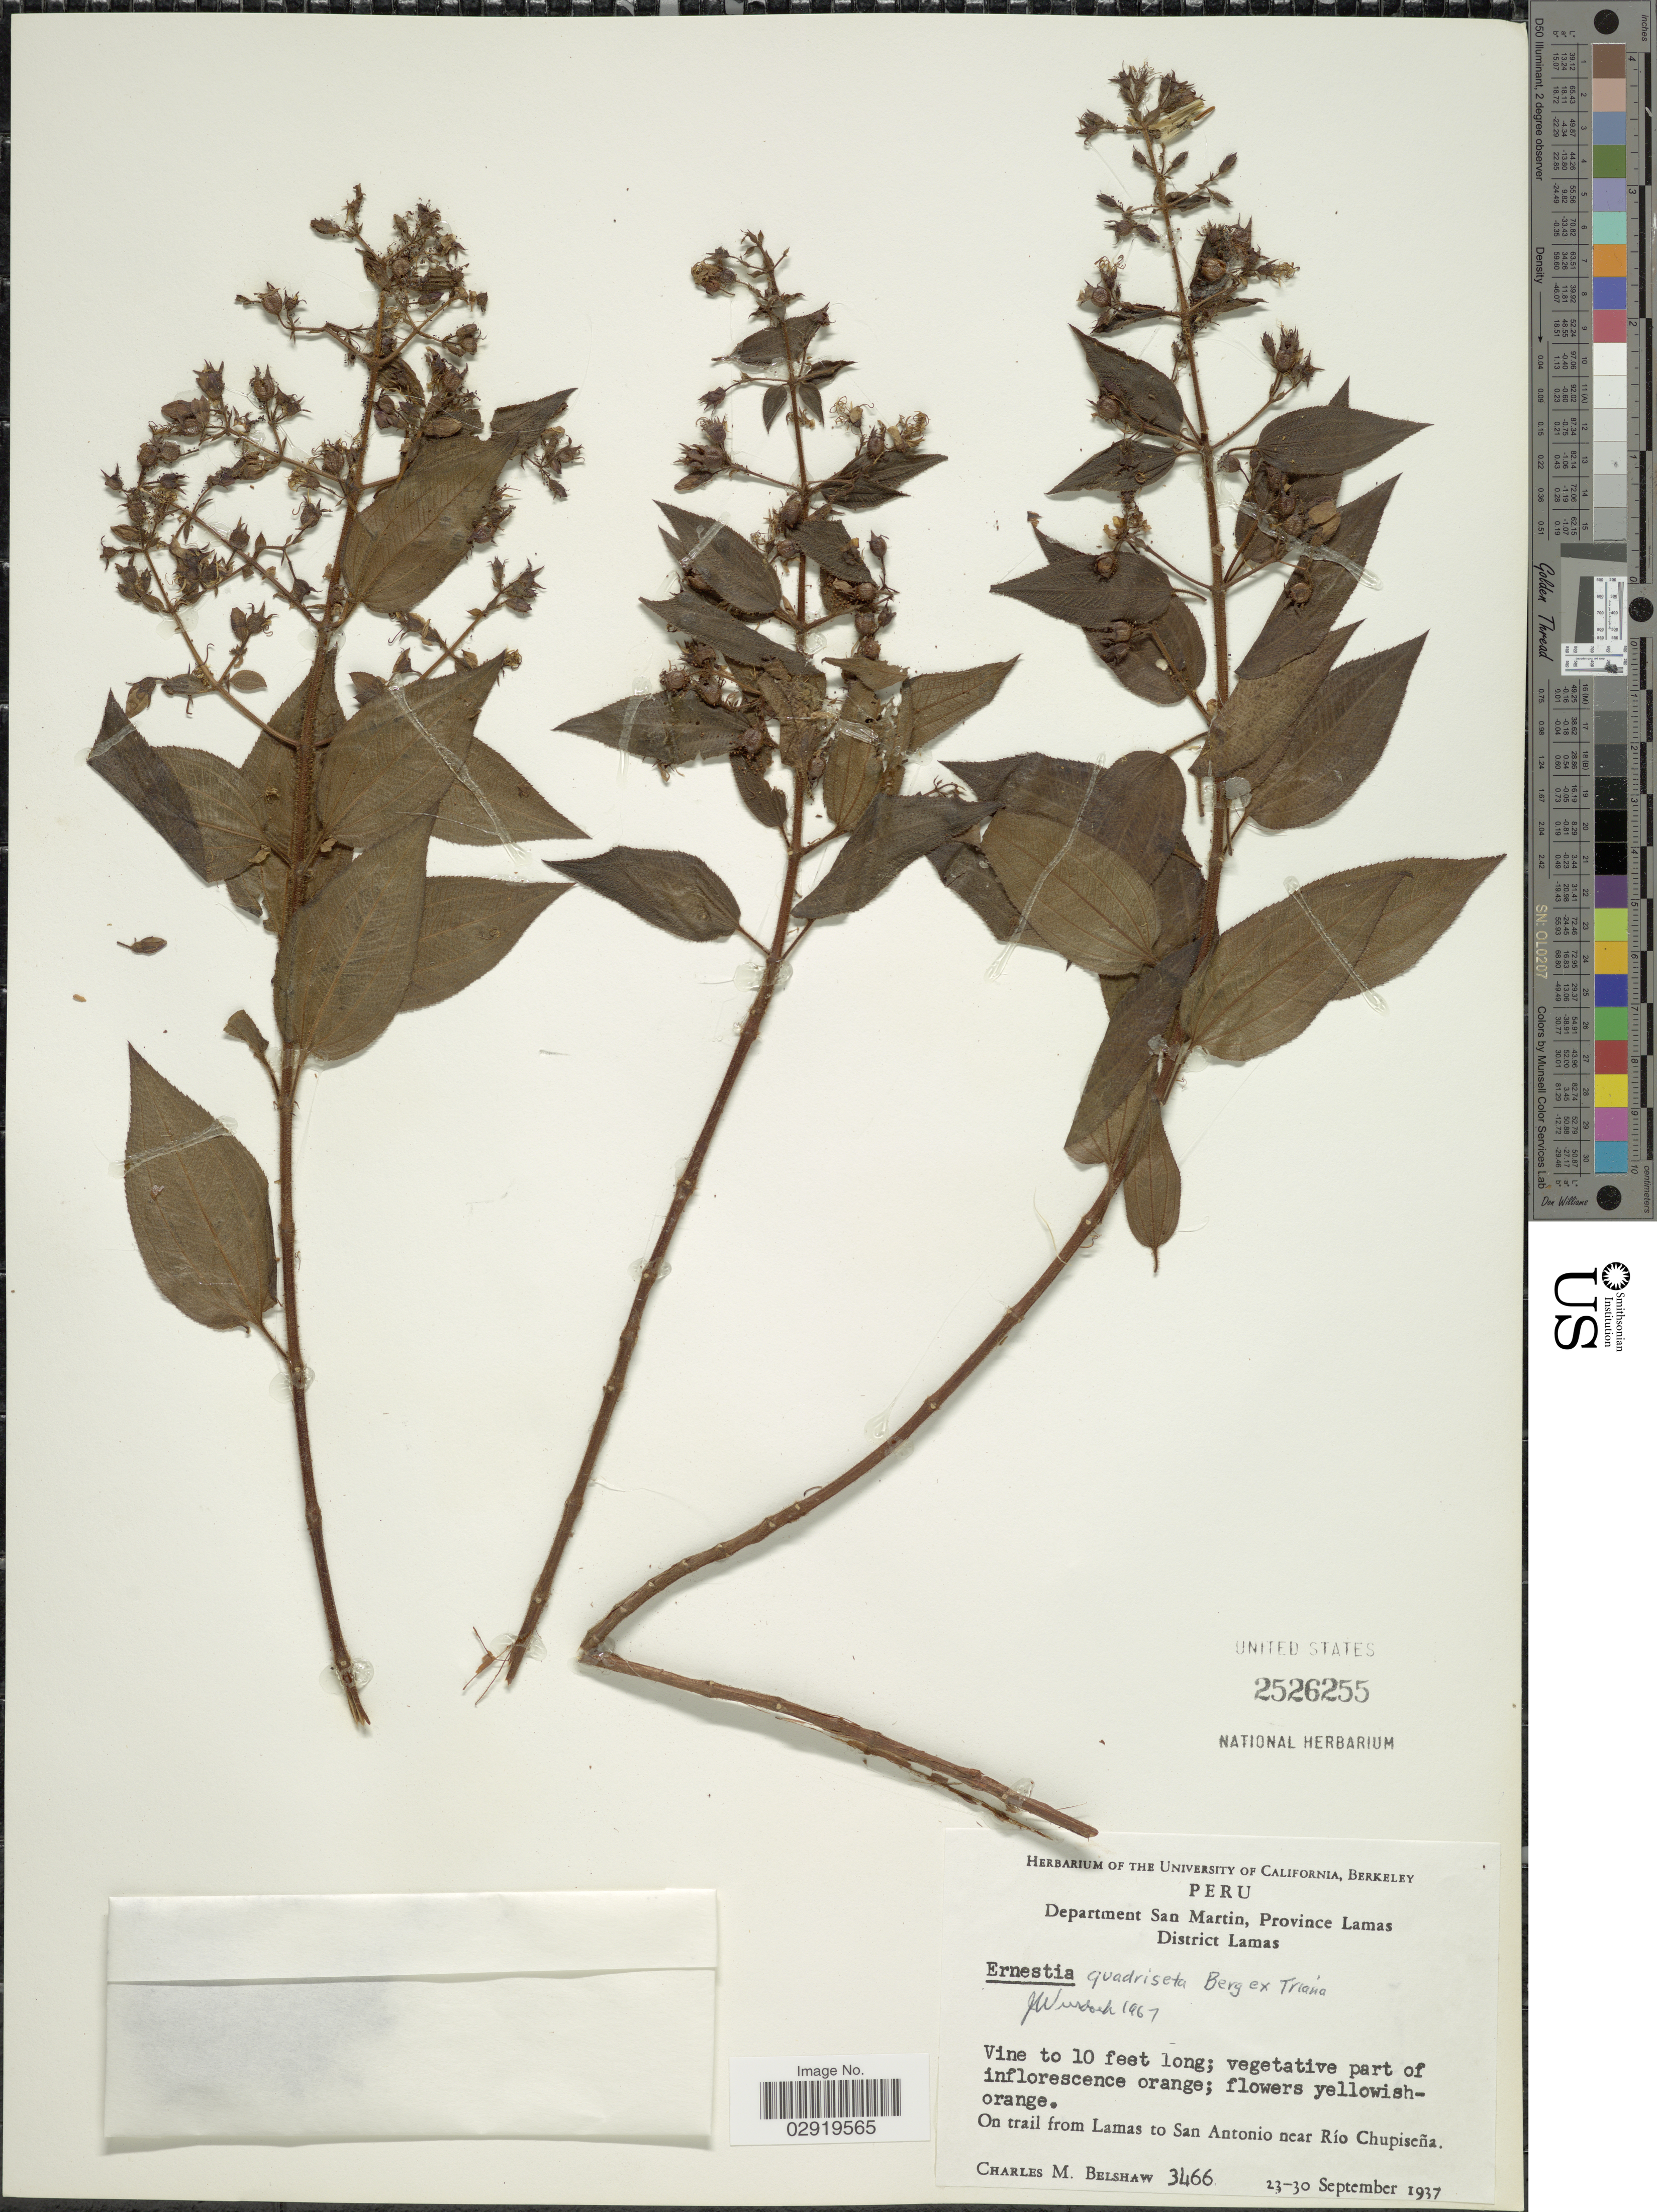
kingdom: Plantae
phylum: Tracheophyta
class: Magnoliopsida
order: Myrtales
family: Melastomataceae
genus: Ernestia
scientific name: Ernestia quadrisetosa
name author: Berg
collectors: C. Shaw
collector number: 3466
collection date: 1937-09-23/1937-09-30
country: Peru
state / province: San Martín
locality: Department San Martin, Province Lamas. District Lamas. On trail from Lamas to San Antonio near Río Chupiseña.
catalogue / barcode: US 2526255